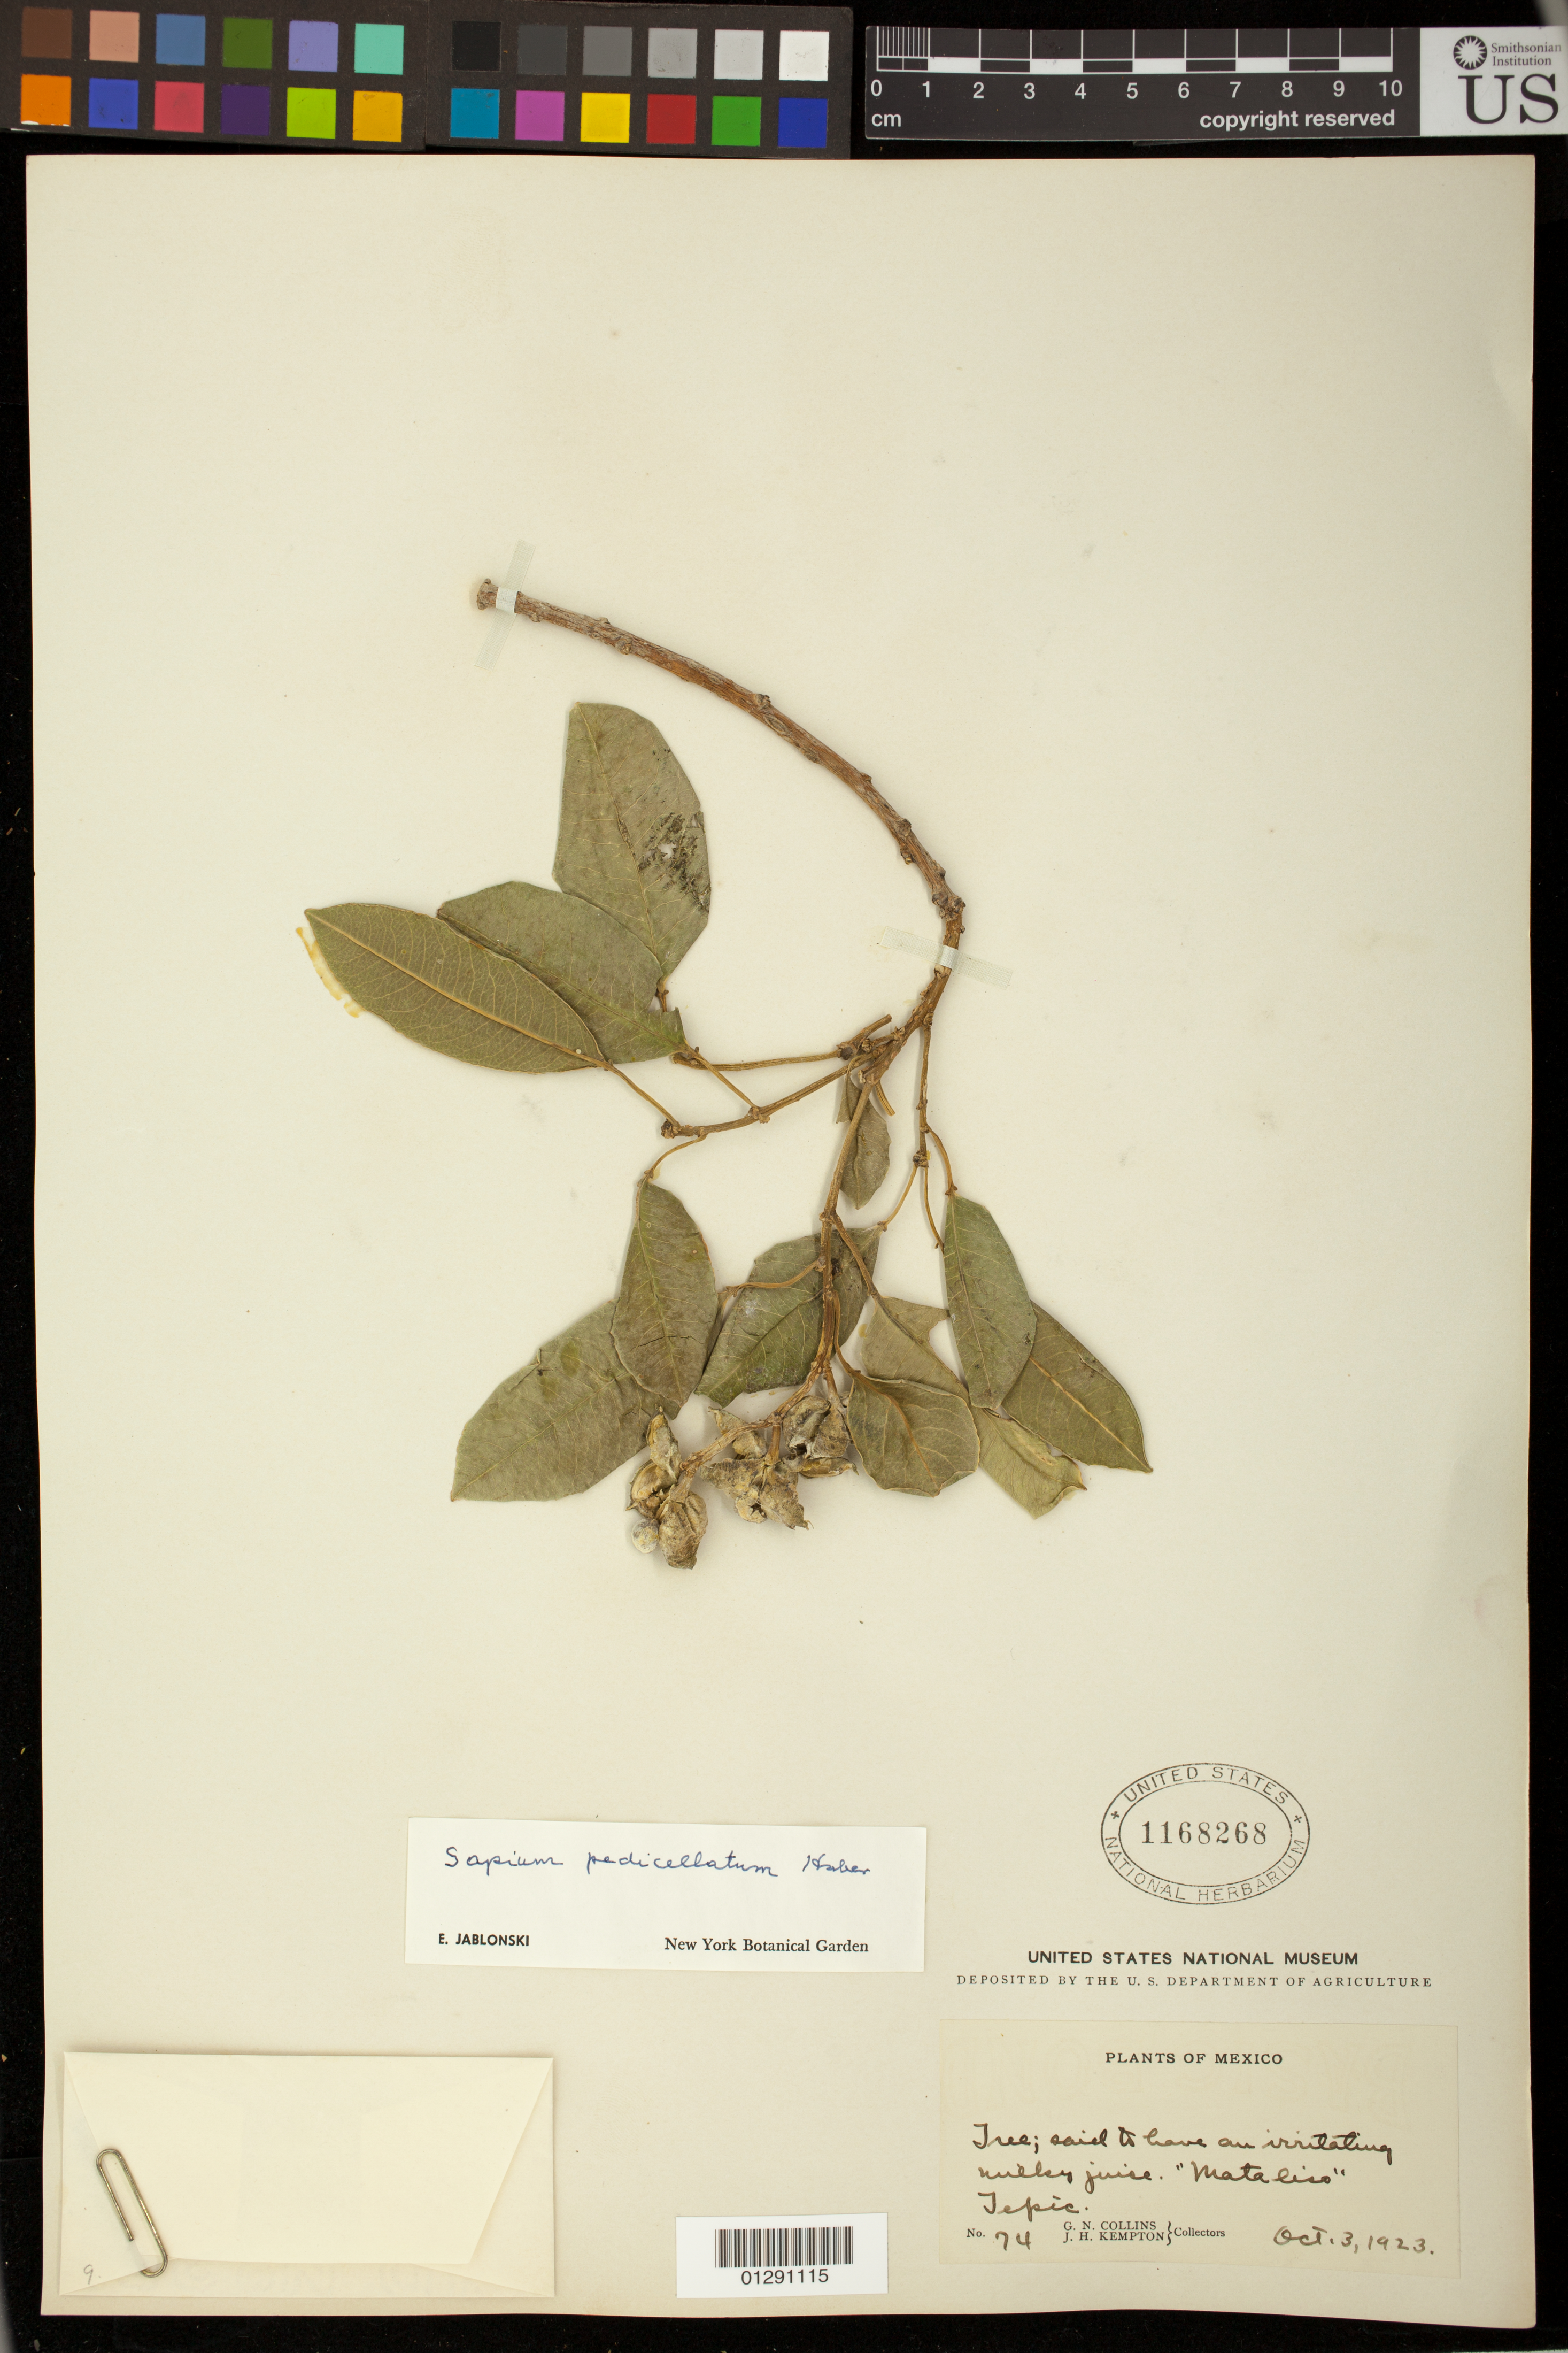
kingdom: Plantae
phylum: Tracheophyta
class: Magnoliopsida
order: Malpighiales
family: Euphorbiaceae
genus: Sapium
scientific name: Sapium pedicellatum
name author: Huber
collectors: G. N. Collins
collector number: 74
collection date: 1923-10-03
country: Mexico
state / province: Nayarit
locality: Tepic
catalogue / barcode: US 1168268